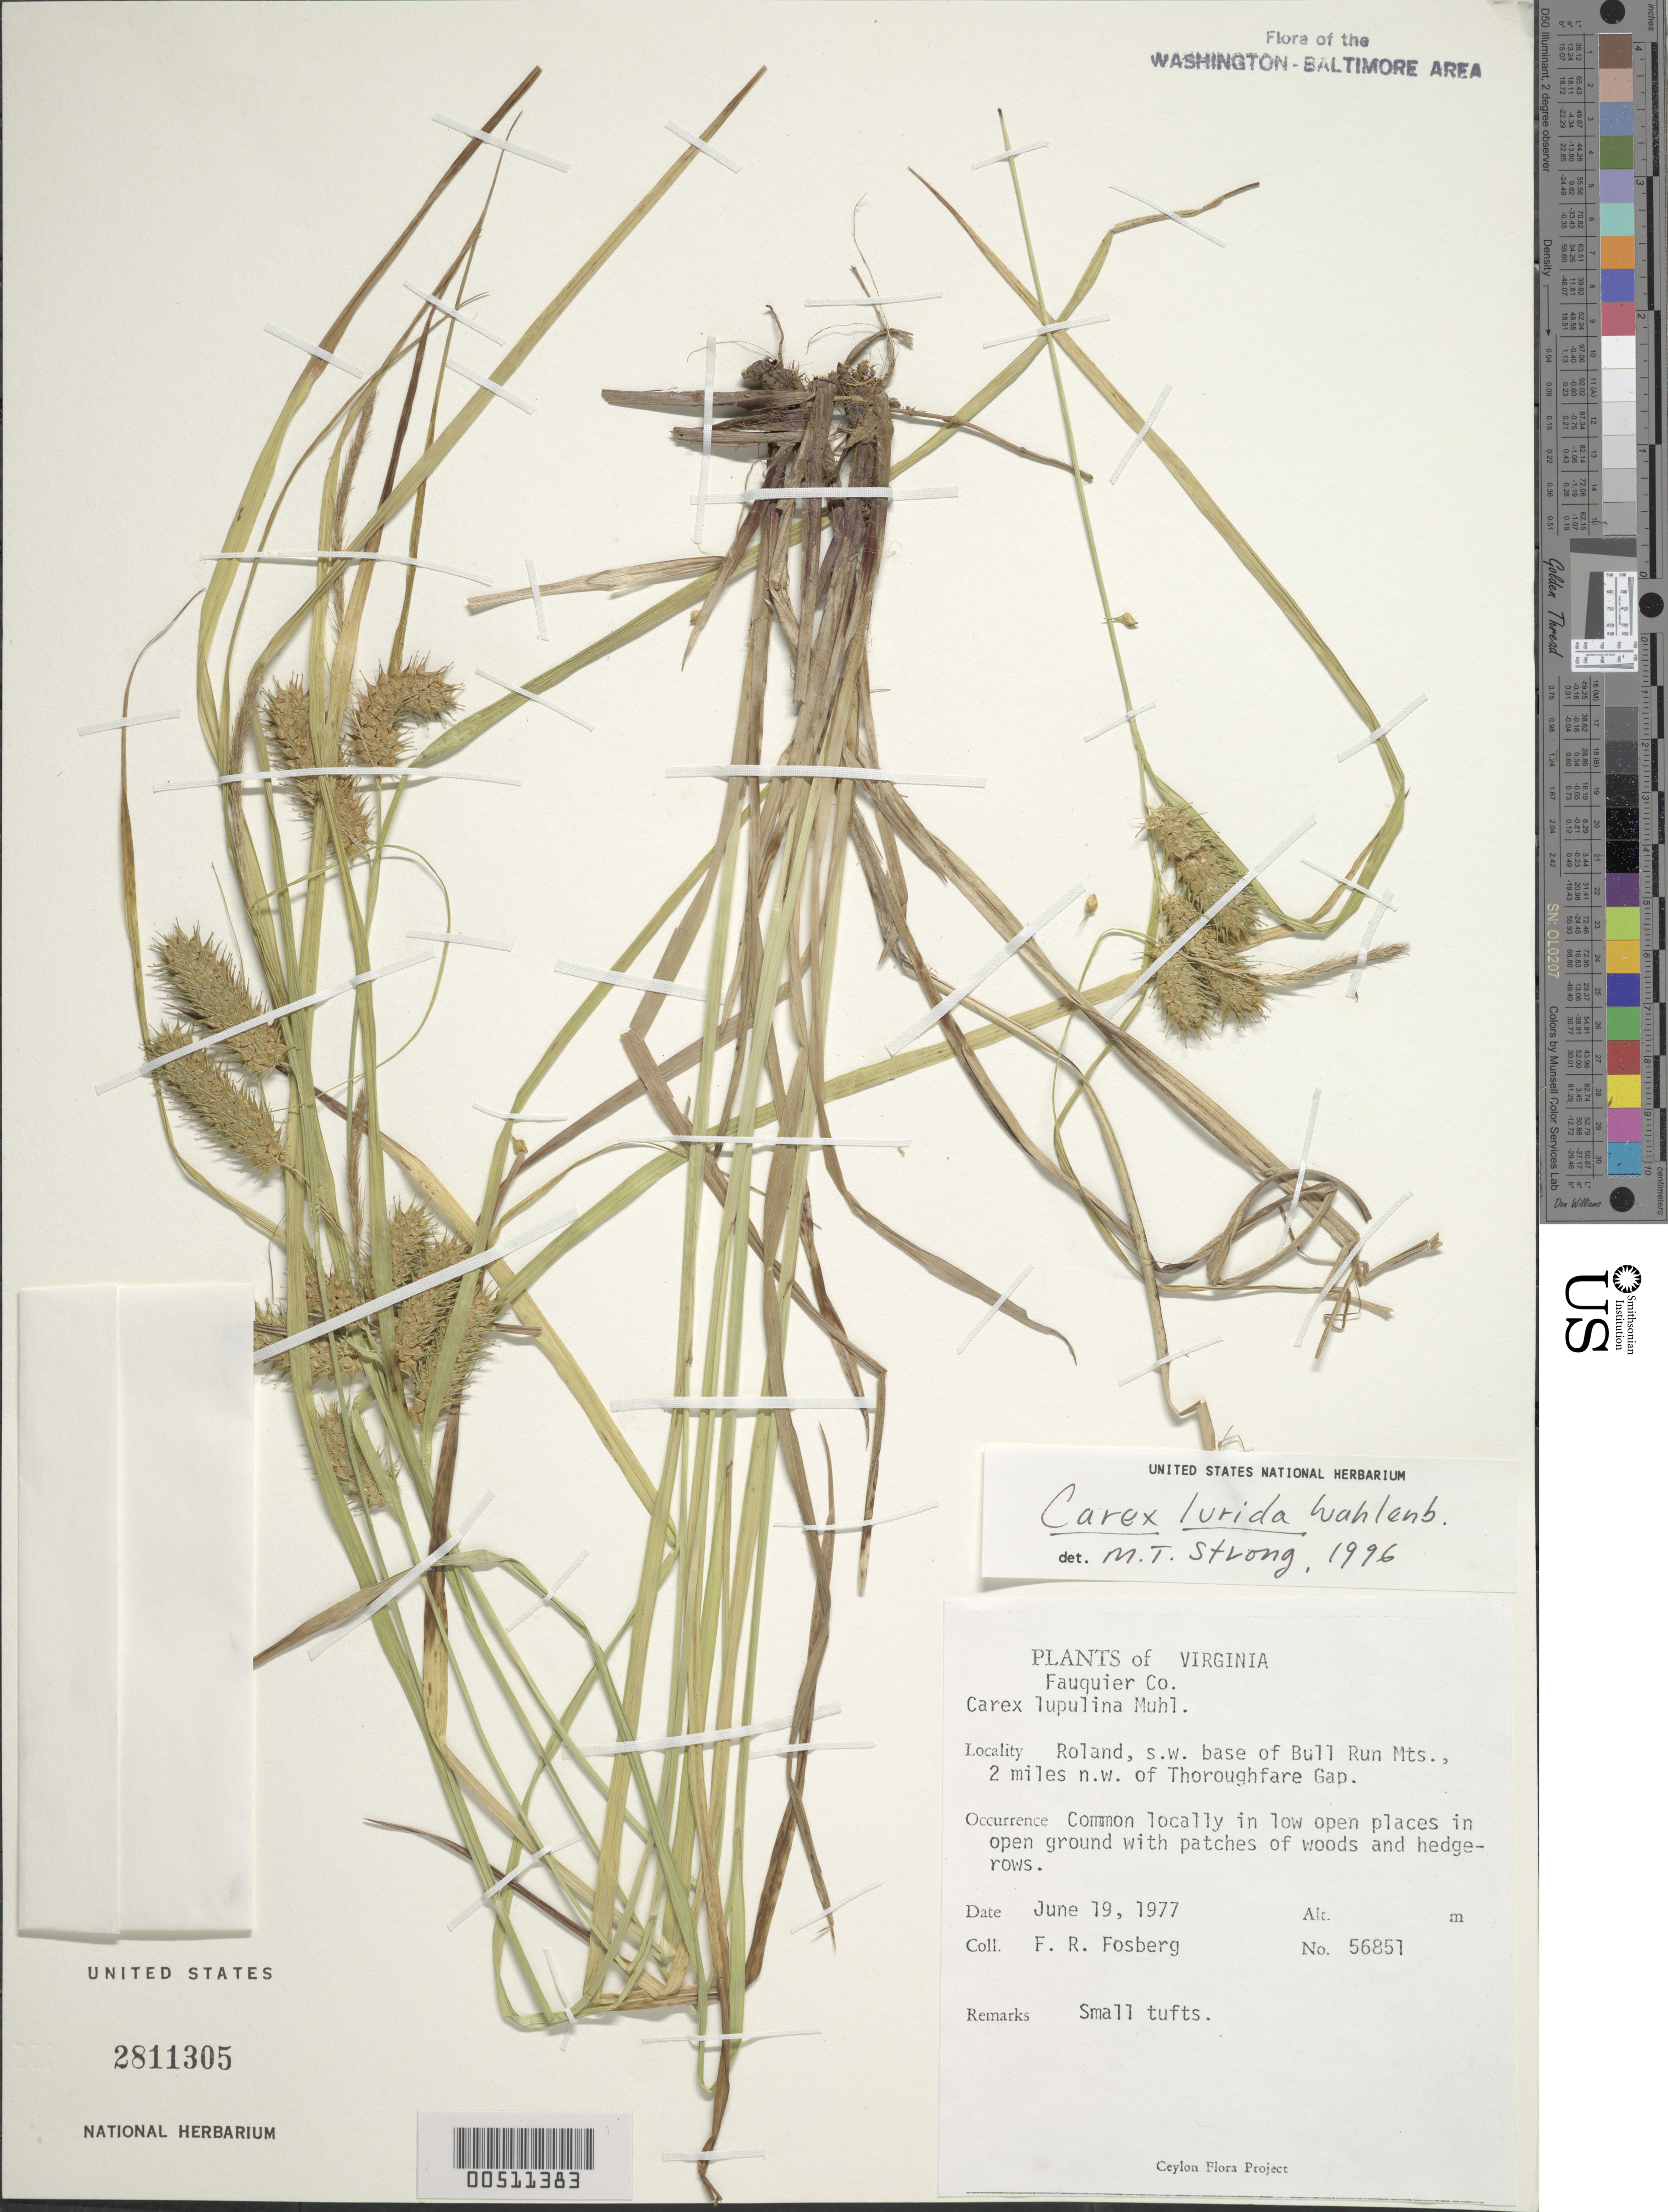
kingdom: Plantae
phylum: Tracheophyta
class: Liliopsida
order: Poales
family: Cyperaceae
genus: Carex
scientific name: Carex lurida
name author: Wahlenb.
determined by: Strong, M. T., (US), Smithsonian Institution - National Museum of Natural History (UNITED STATES)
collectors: F. R. Fosberg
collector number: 56851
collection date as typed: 19 Jun 1977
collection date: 1977-06-19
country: United States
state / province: Virginia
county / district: Fauquier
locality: Roland, SW of Bull Run Mts., NW of Thorofare Gap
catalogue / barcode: US 2811305